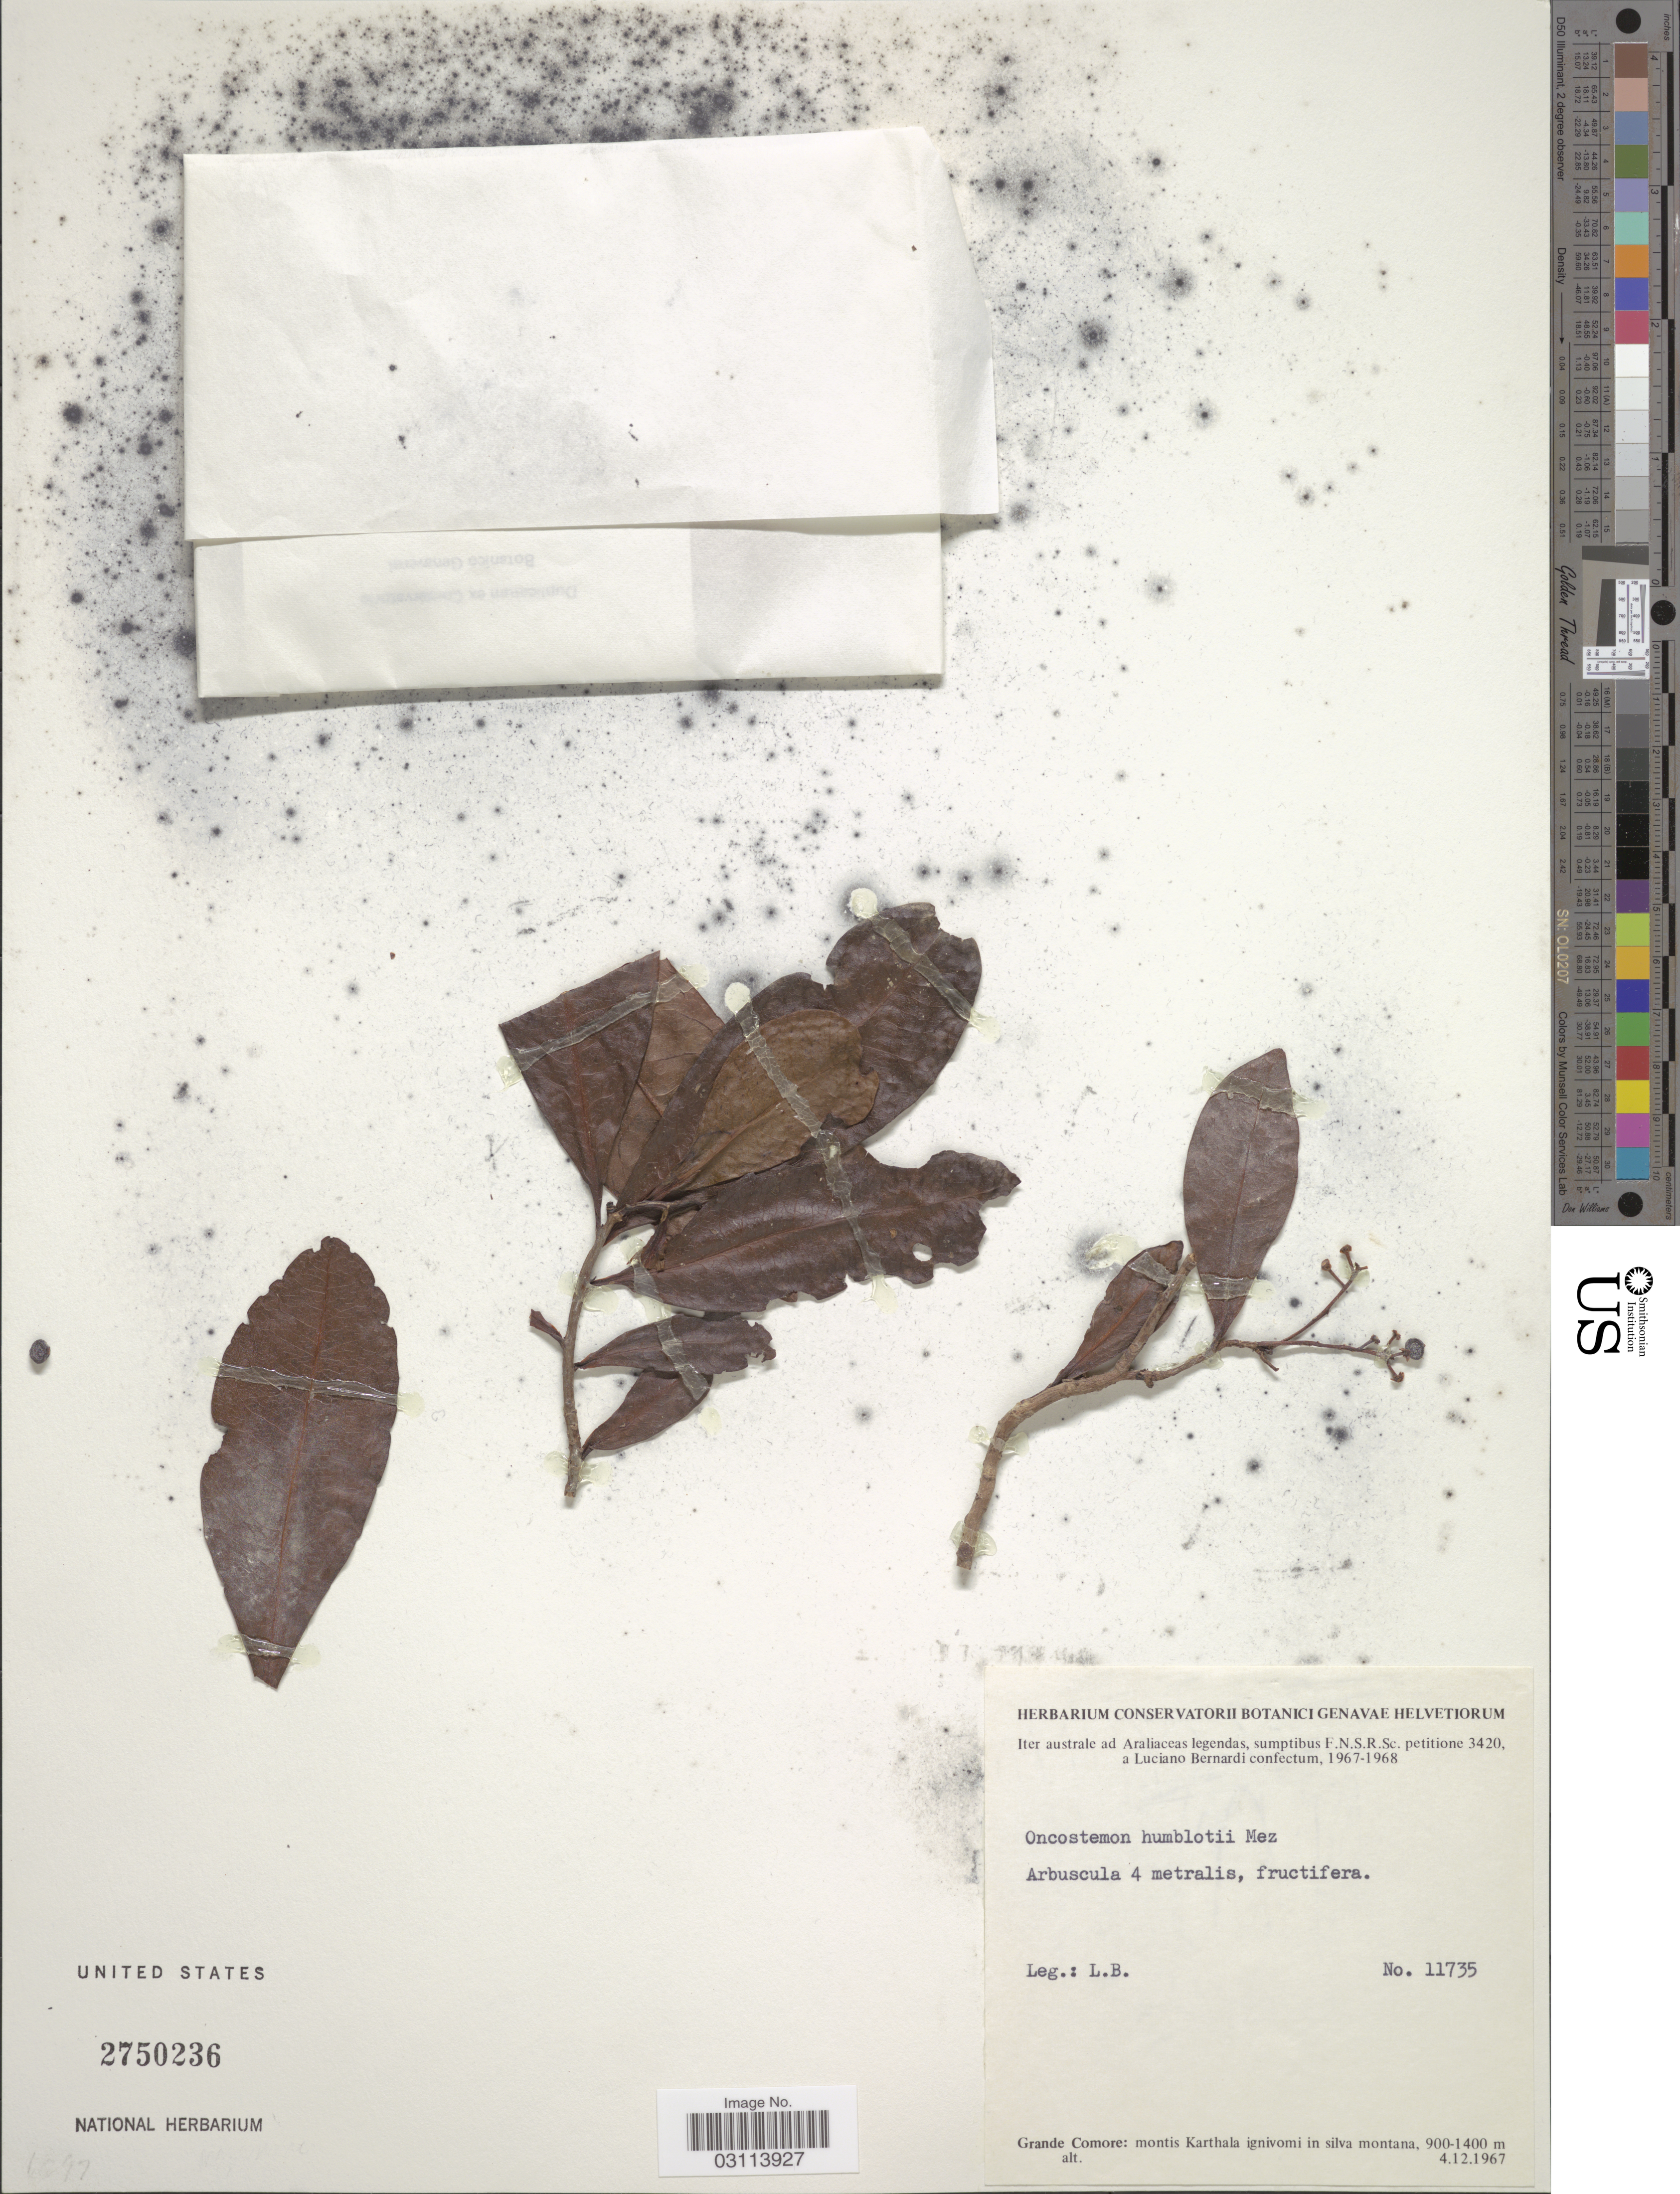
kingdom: Plantae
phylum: Tracheophyta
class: Magnoliopsida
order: Ericales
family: Primulaceae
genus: Oncostemum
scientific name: Oncostemum humblotii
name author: Mez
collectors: L. Bernardi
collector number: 11735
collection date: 1967-12-04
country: Comoros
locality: Grande Comore: montis Karthala ignivomi in silv montana.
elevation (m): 900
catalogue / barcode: US 2750236